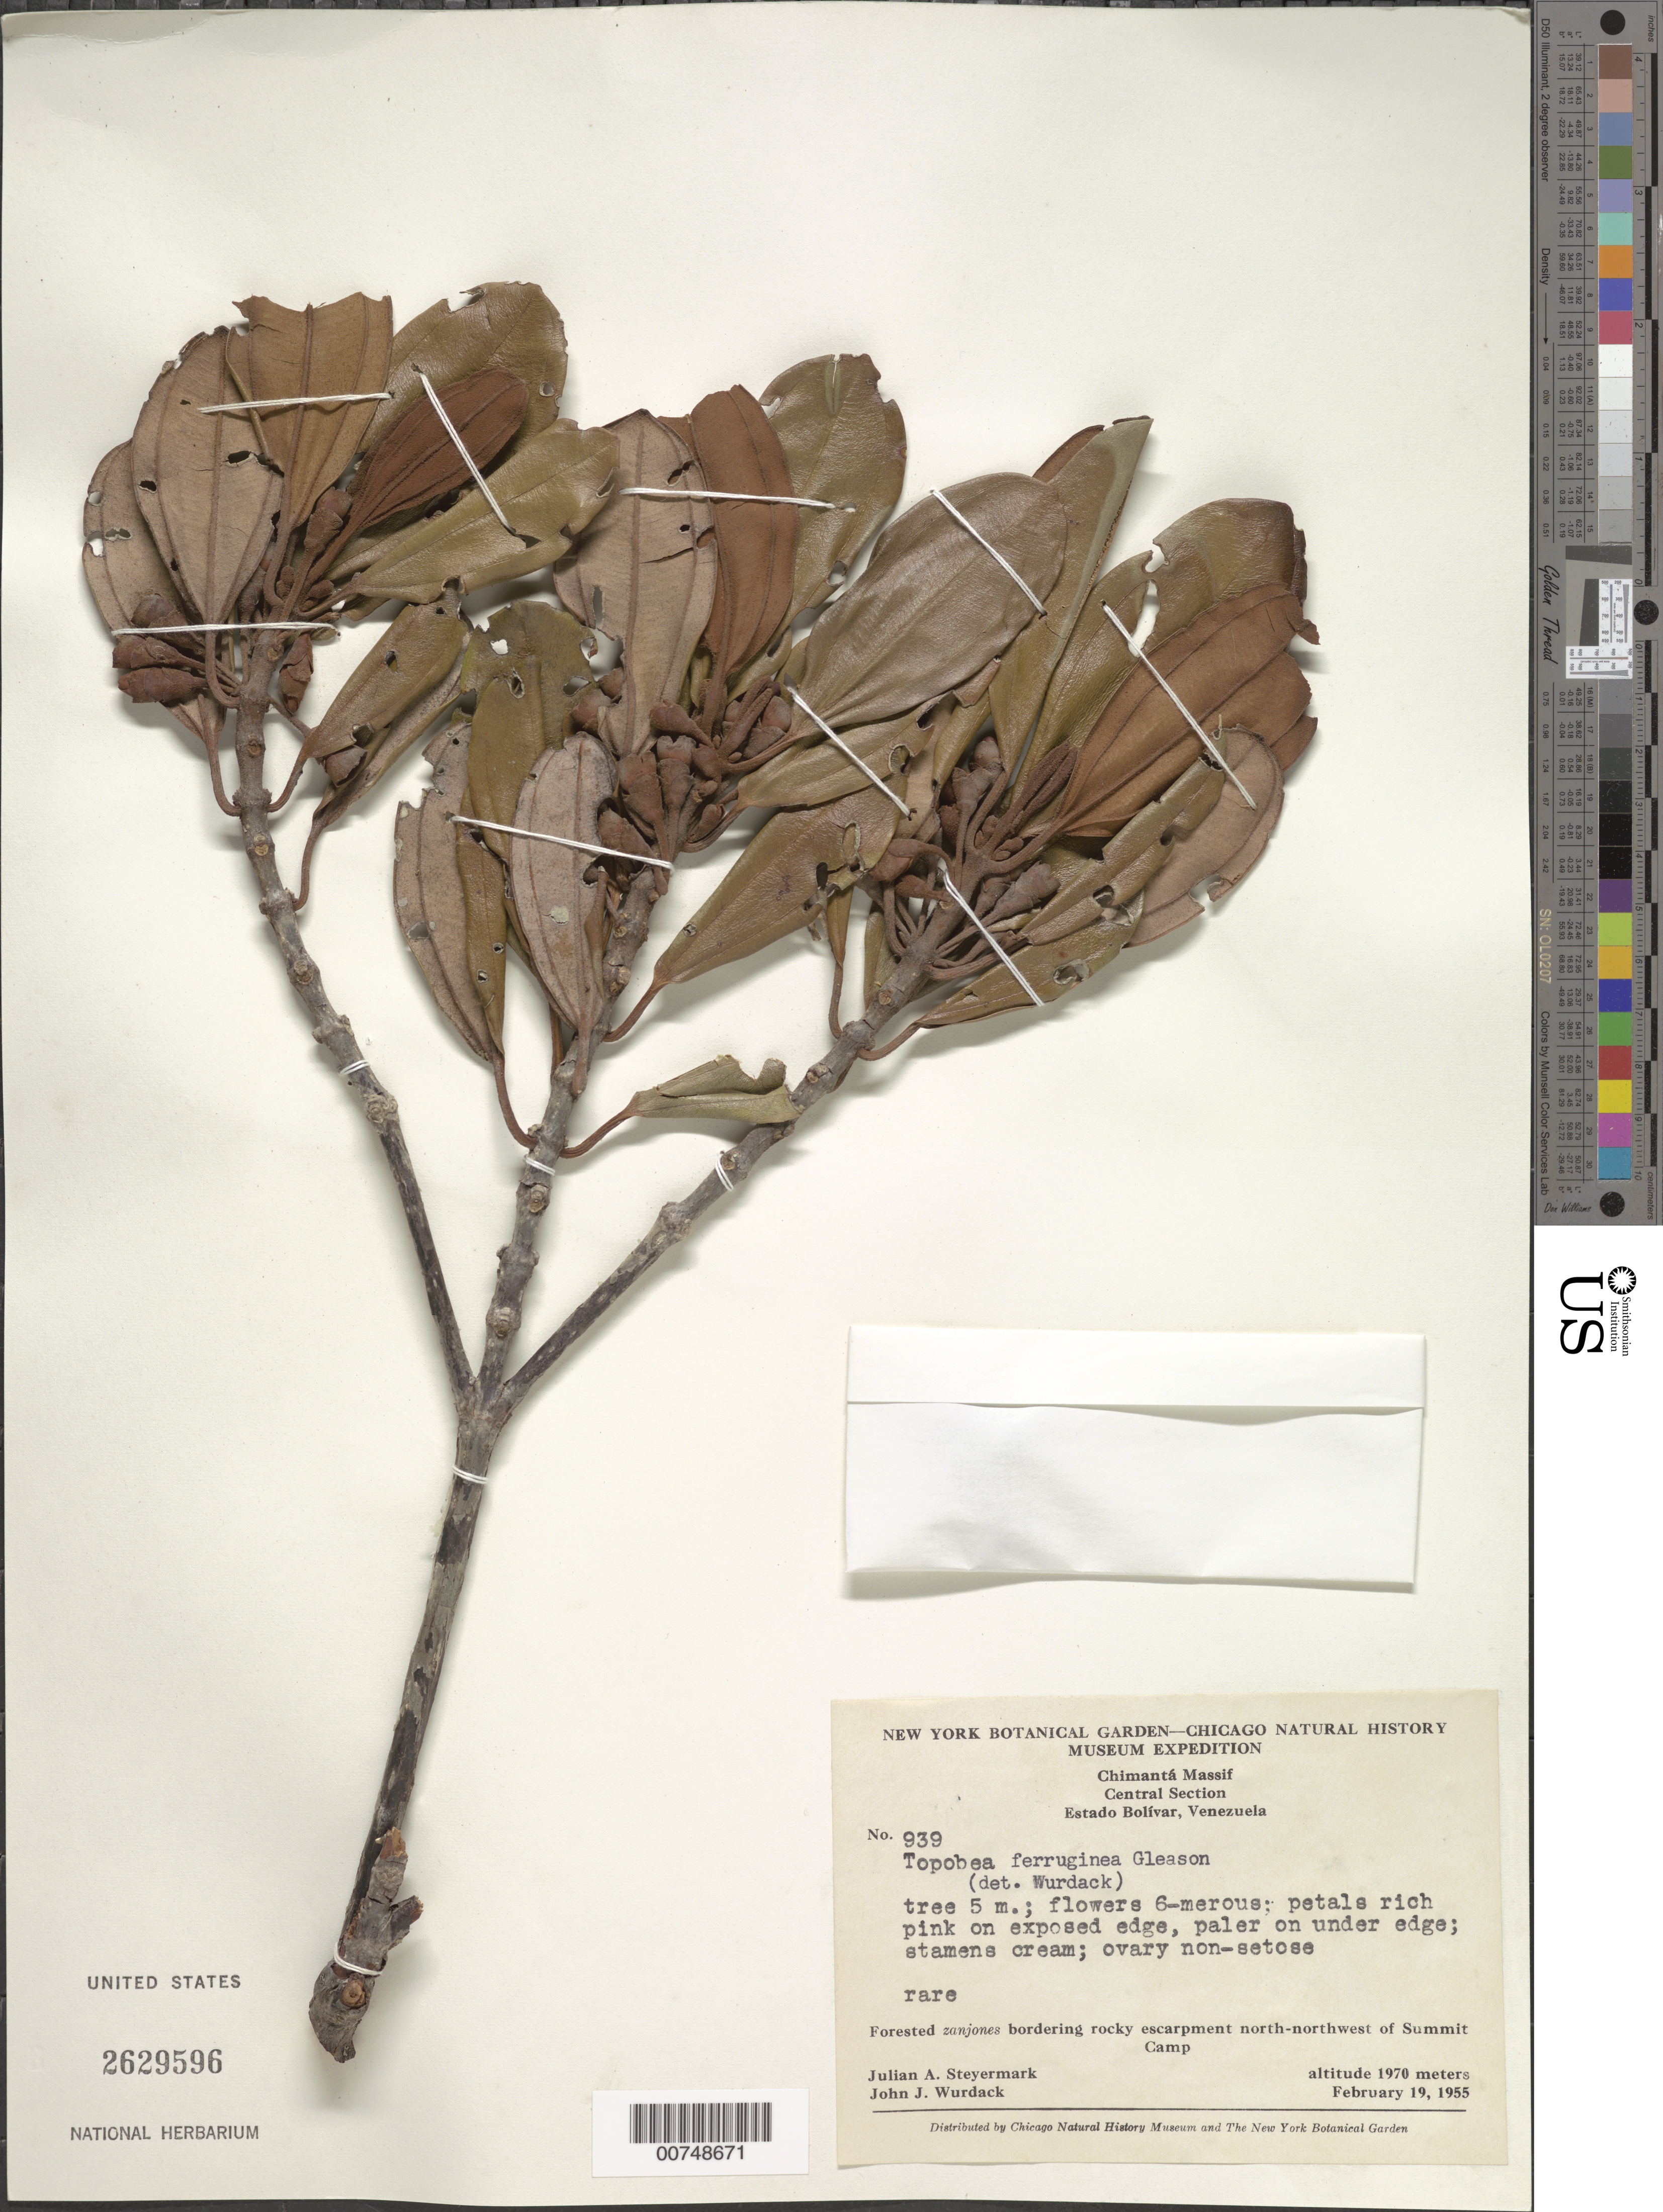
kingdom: Plantae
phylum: Tracheophyta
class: Magnoliopsida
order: Myrtales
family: Melastomataceae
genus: Topobea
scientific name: Topobea ferruginea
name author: Gleason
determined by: Wurdack, John J., (US), US (UNITED STATES)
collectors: J. Steyermark & J. J. Wurdack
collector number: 55 939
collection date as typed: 19-Feb-55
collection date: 1955-02-19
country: Venezuela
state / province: Bolívar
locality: Chimantá Massif, Torono-tepuí, NNW of Summit Camp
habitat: Forested zanjones bordering rocky escarpment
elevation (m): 1970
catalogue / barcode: US 2629596